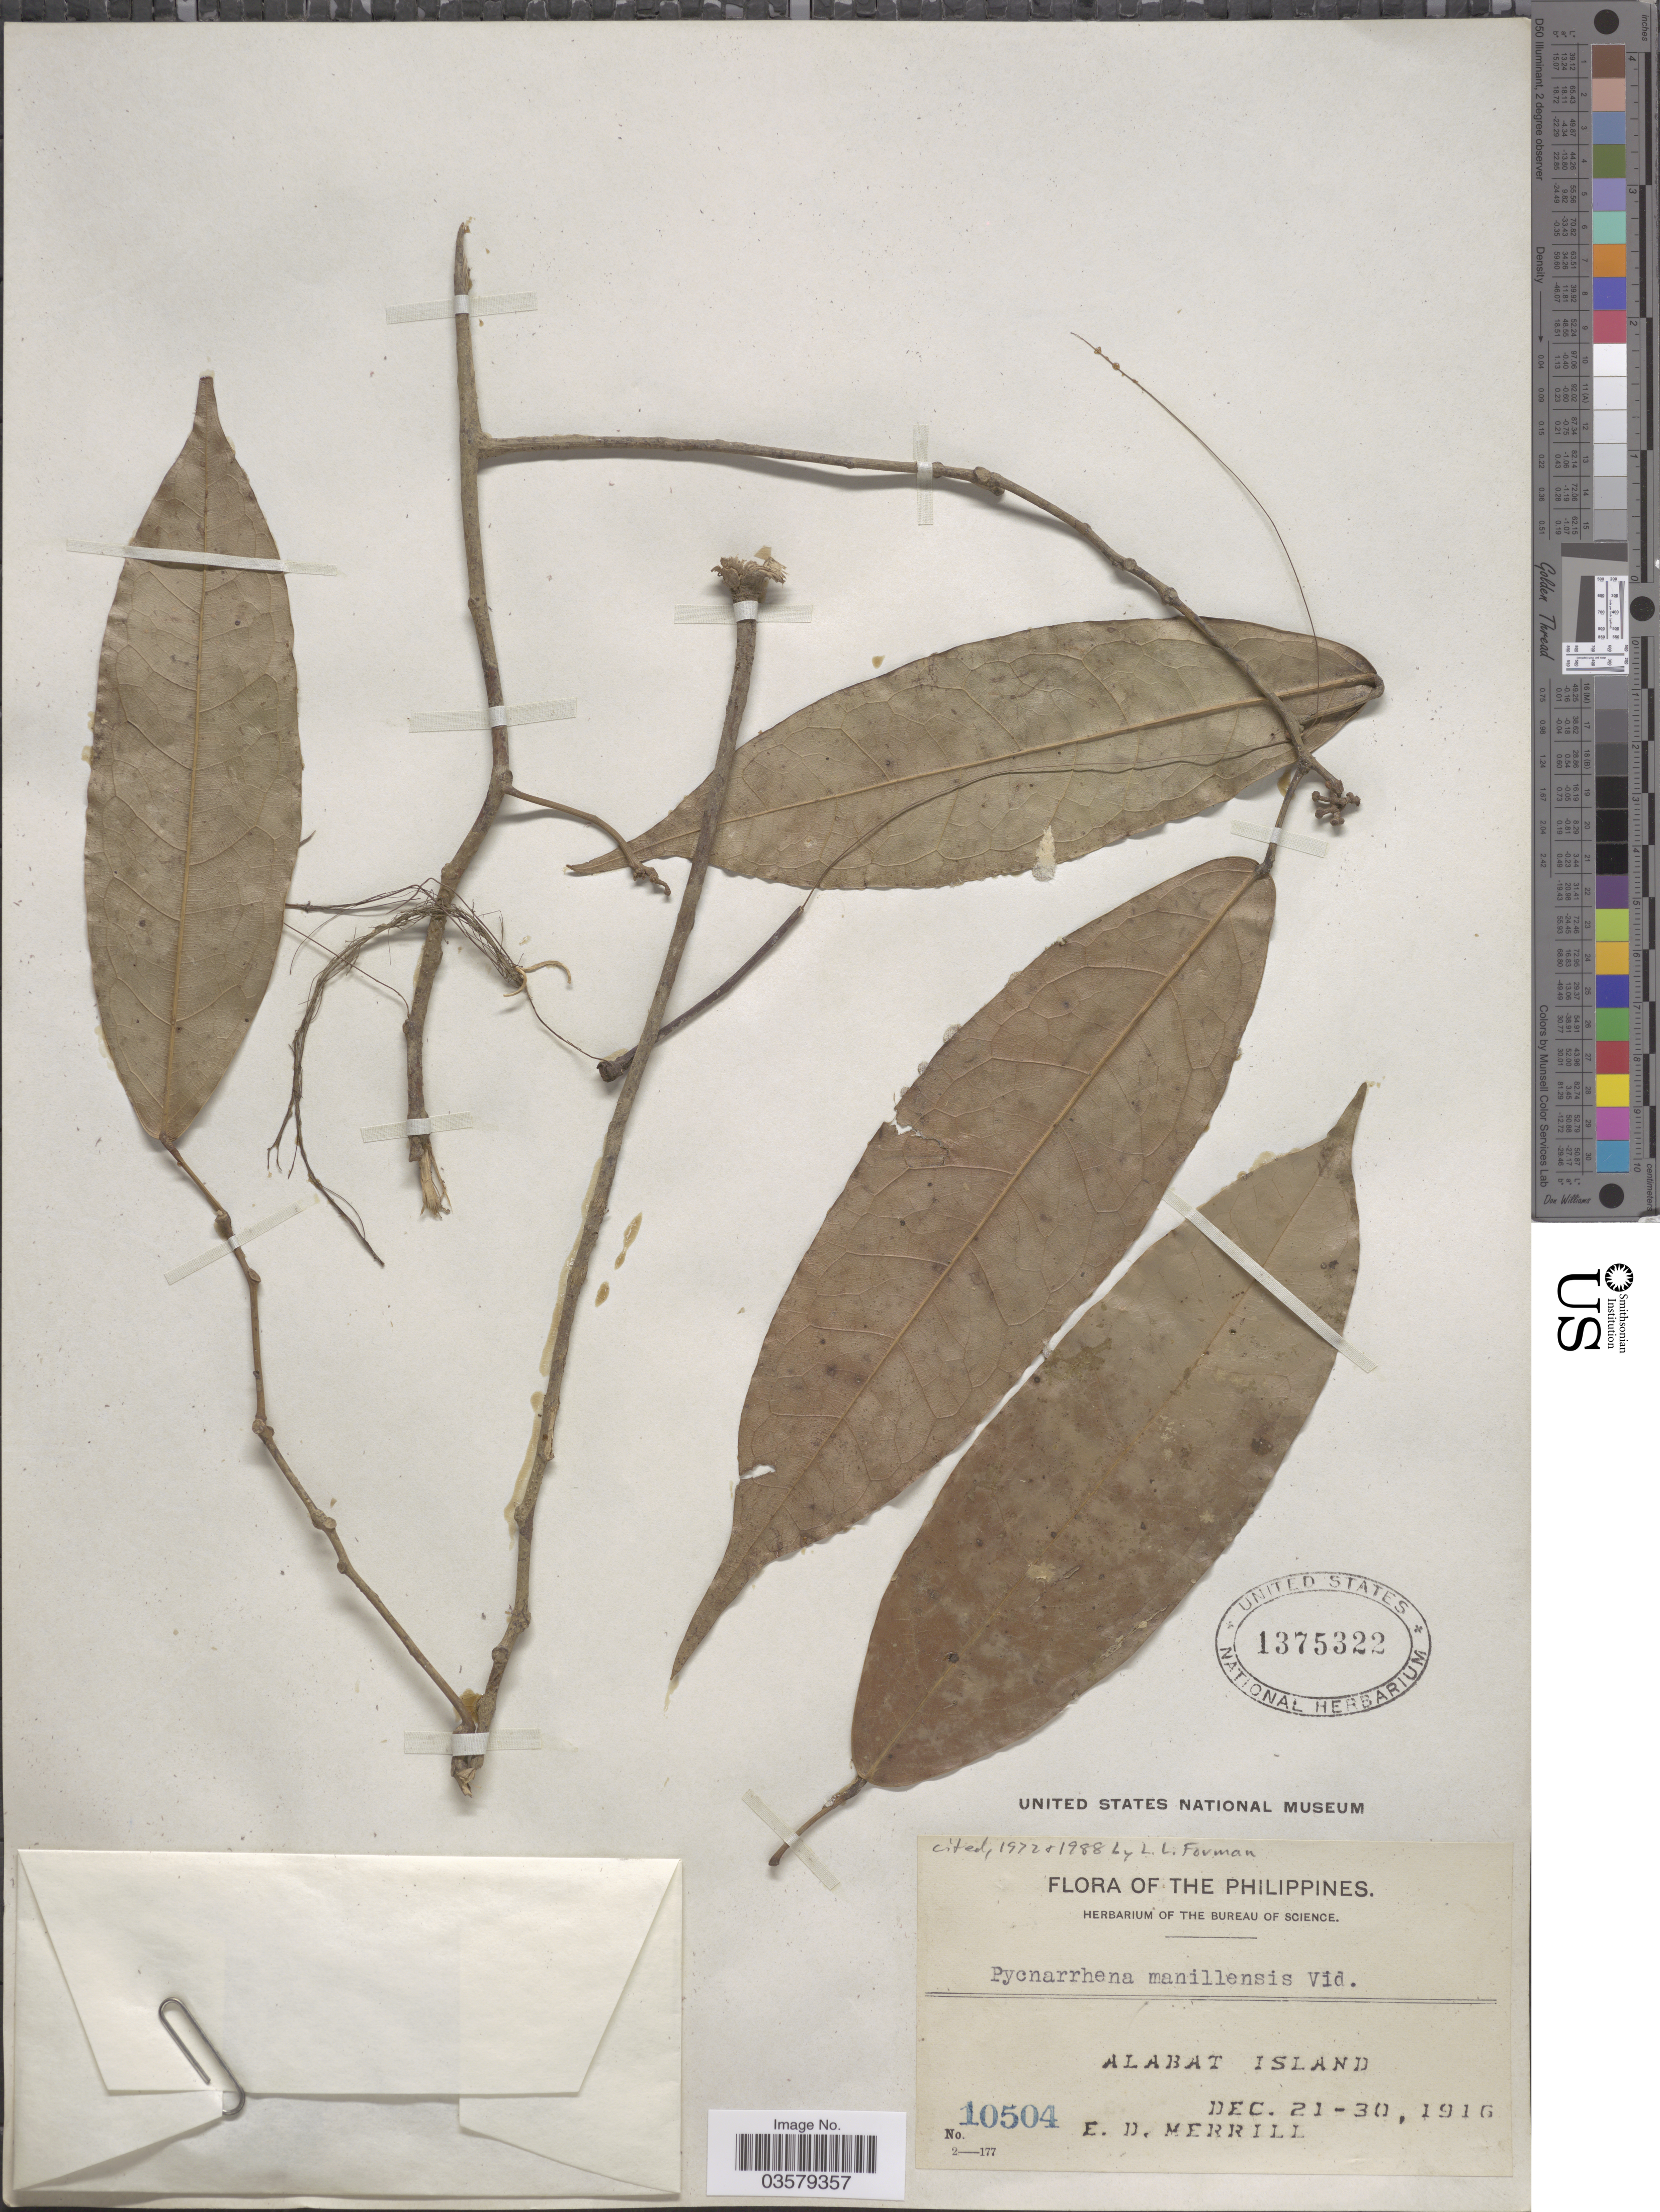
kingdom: Plantae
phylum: Tracheophyta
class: Magnoliopsida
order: Ranunculales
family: Menispermaceae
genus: Pycnarrhena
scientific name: Pycnarrhena manillensis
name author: S. Vidal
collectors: E. D. Merrill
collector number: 10504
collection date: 1916-12-21/1916-12-30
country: Philippines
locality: Alabat Island.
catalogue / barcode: US 1375322